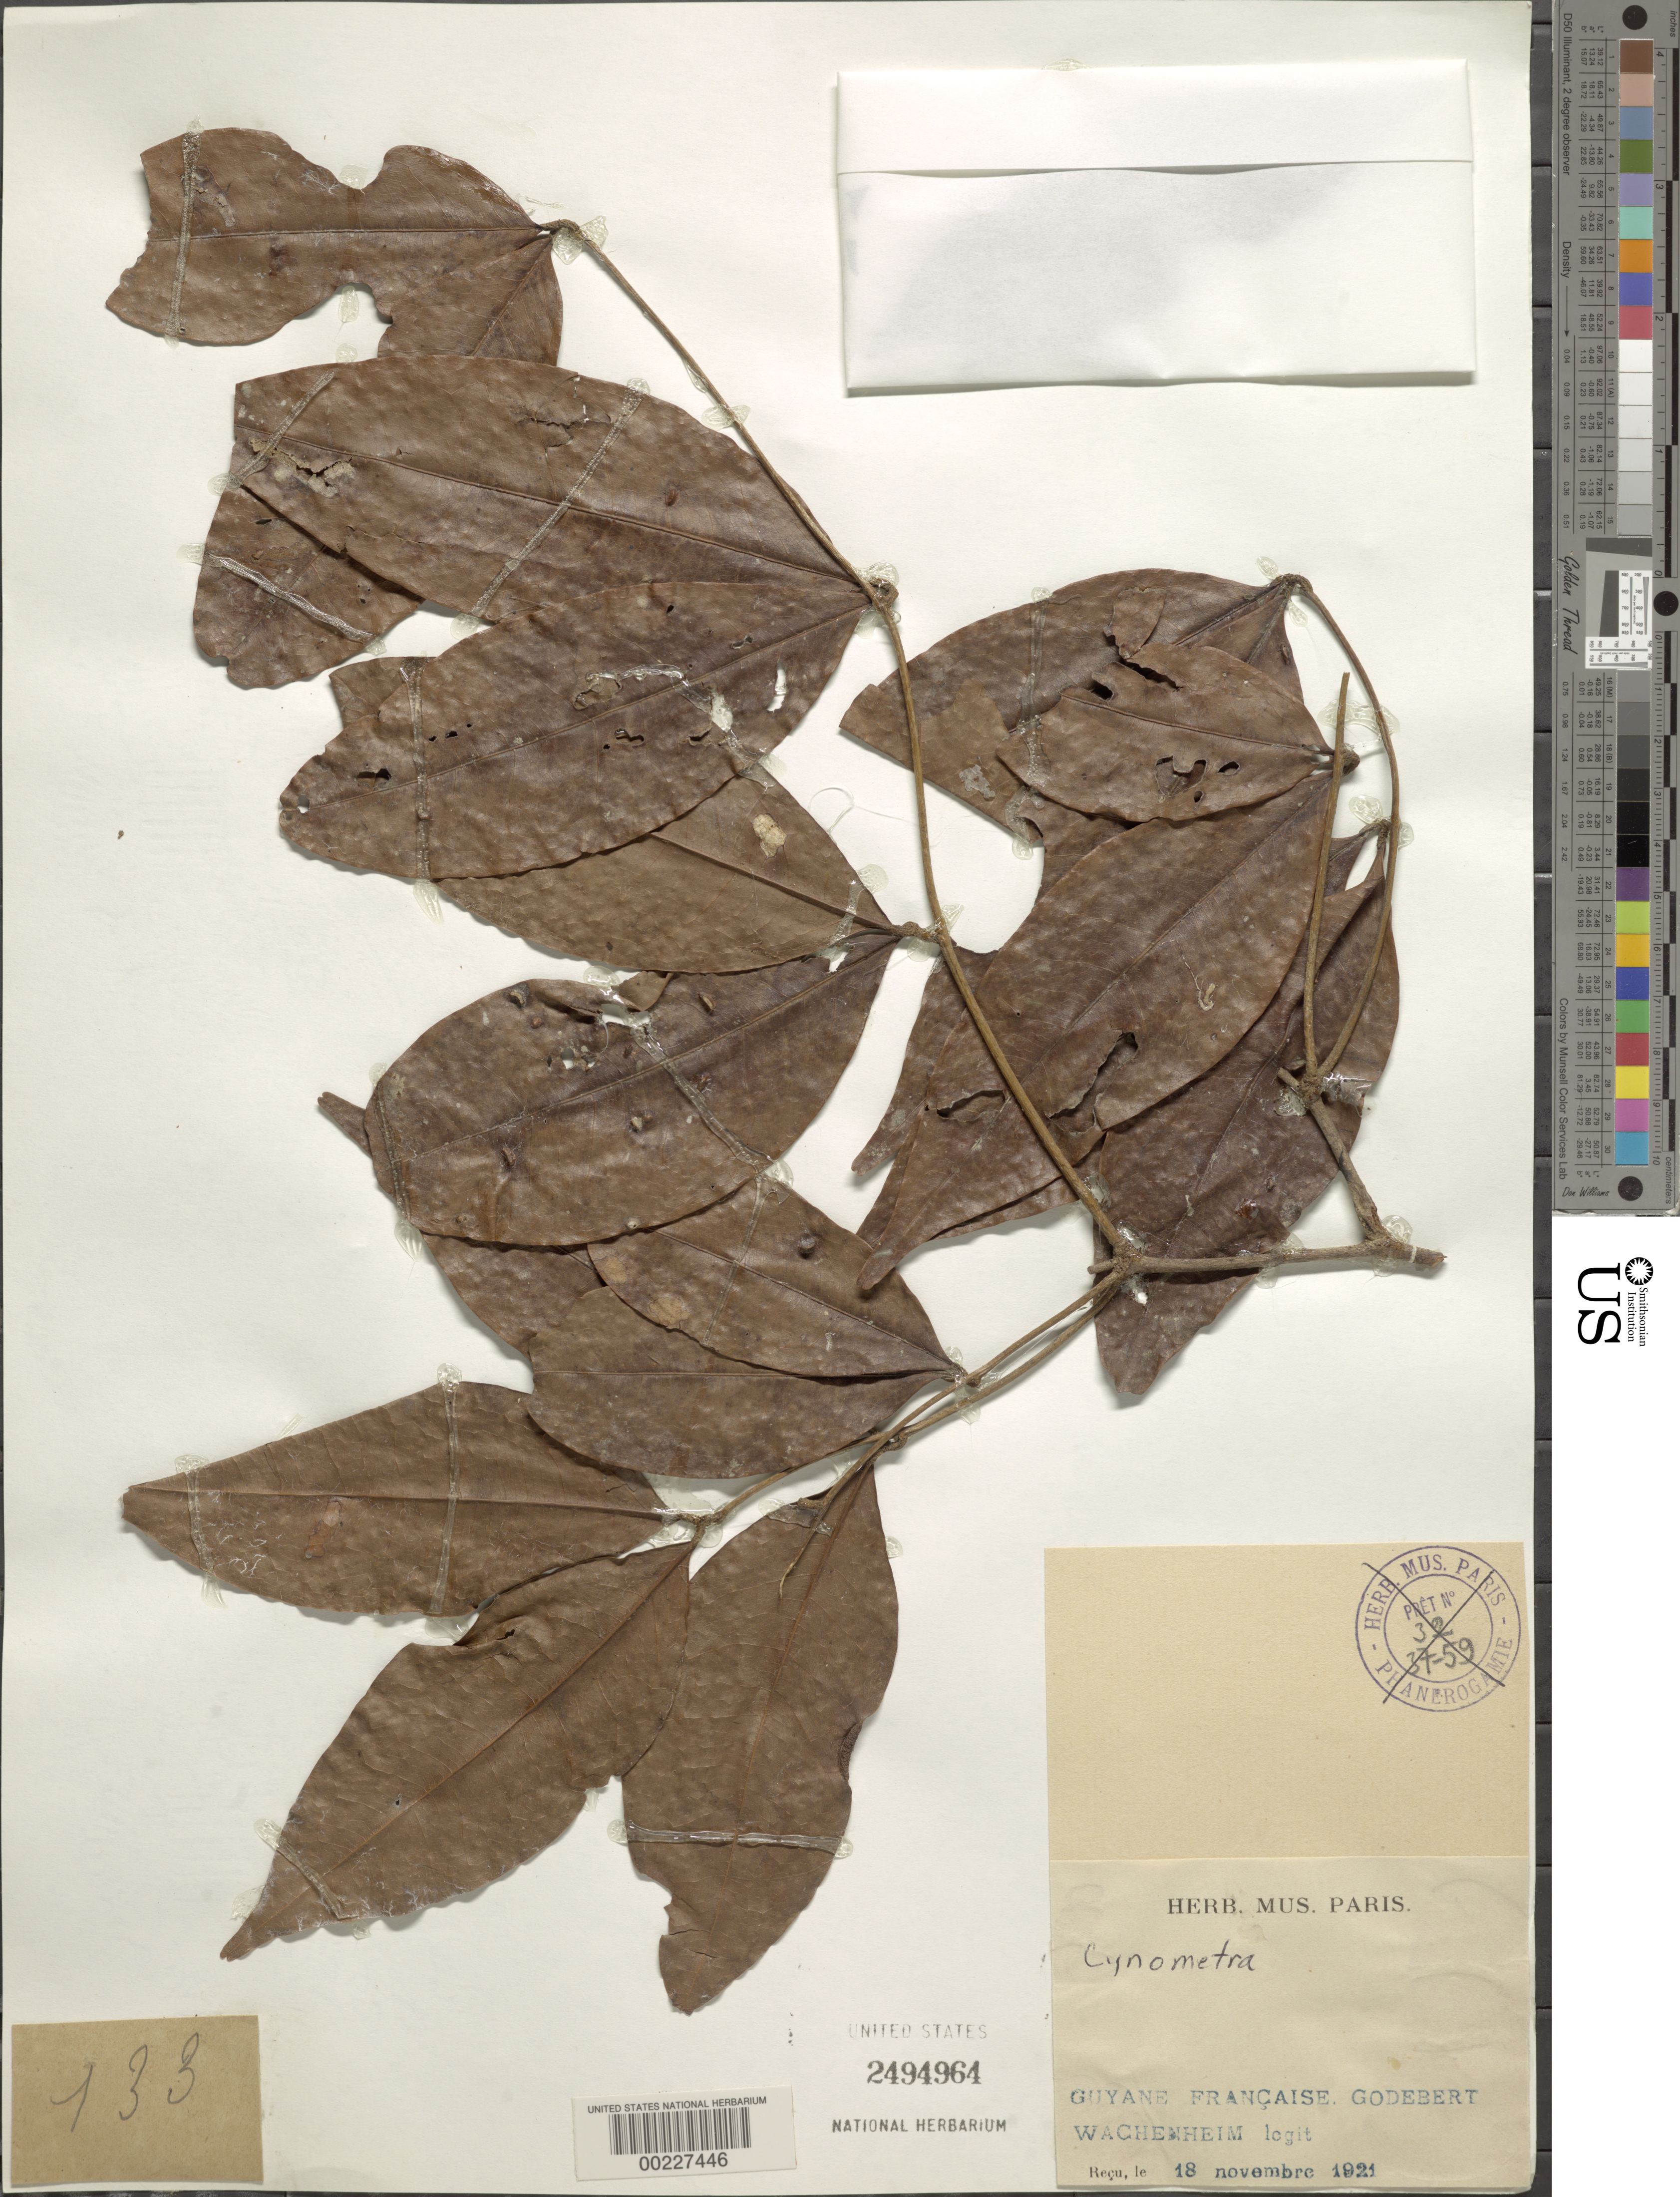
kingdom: Plantae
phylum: Tracheophyta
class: Magnoliopsida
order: Fabales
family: Fabaceae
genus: Cynometra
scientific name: Cynometra sp.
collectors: G. Wachenheim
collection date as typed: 18 Nov 1921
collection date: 1921-11-18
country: French Guiana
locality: Godebert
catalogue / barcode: US 2494964